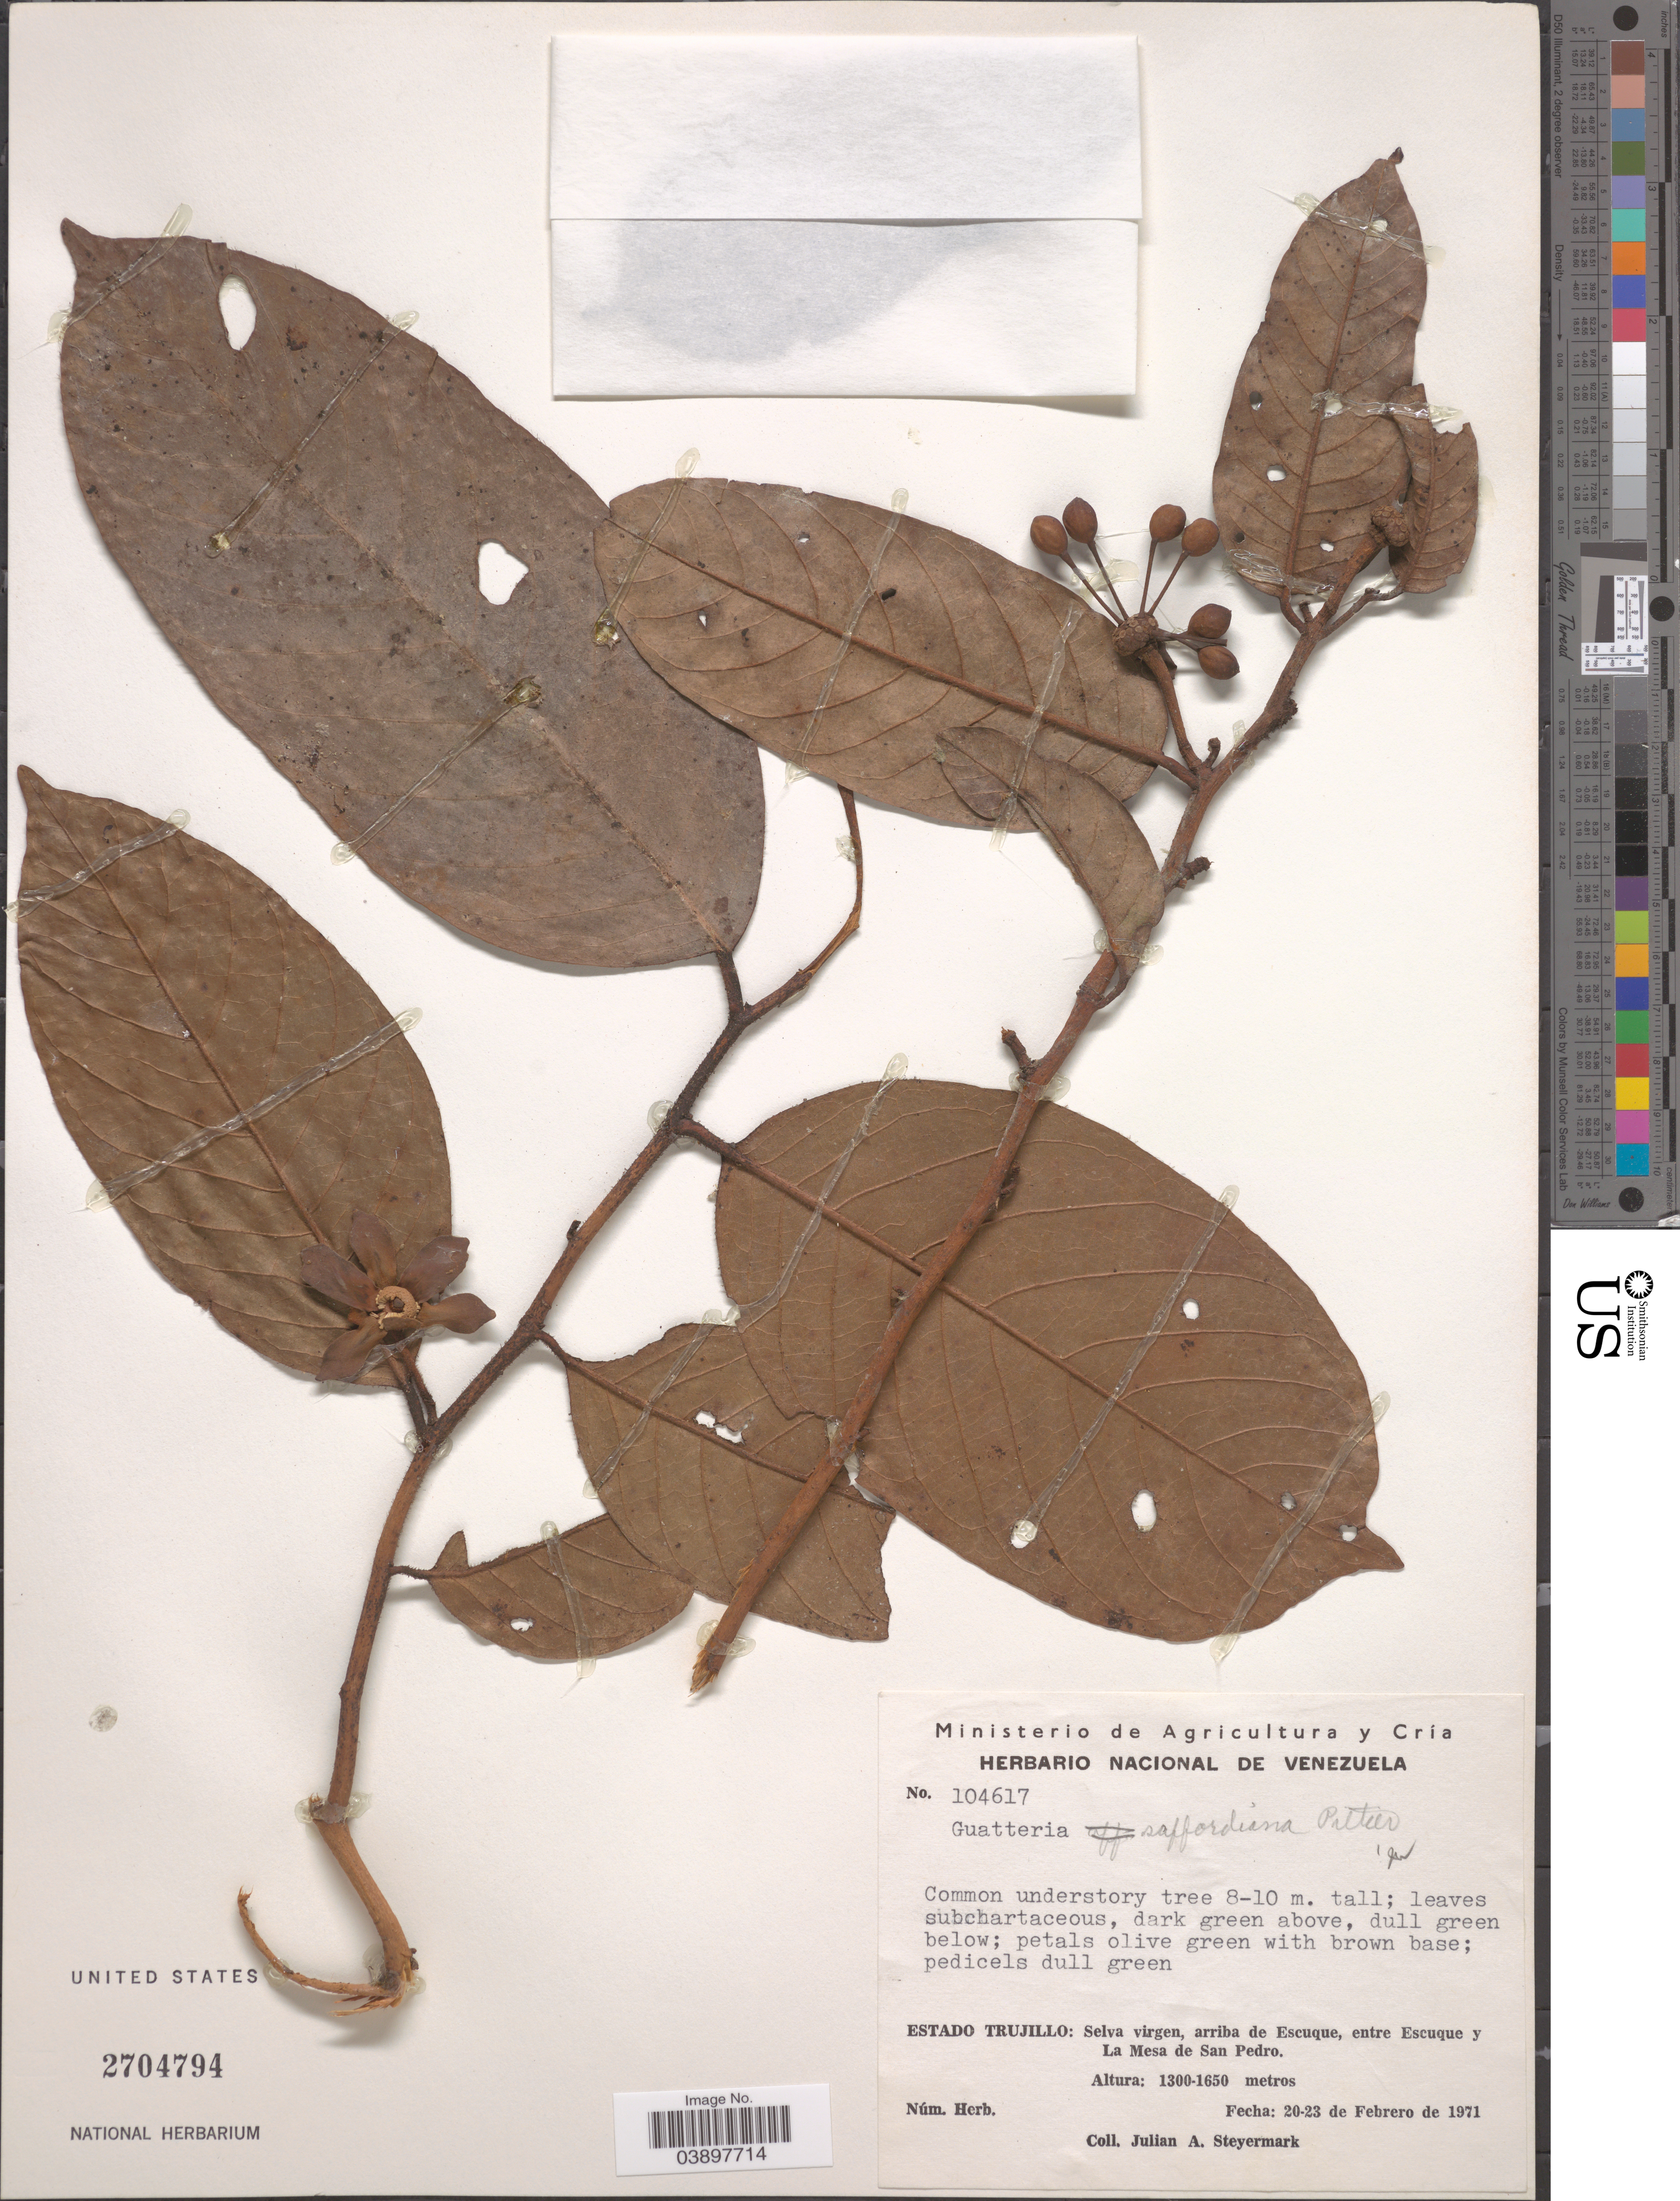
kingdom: Plantae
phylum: Tracheophyta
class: Magnoliopsida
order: Magnoliales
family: Annonaceae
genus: Guatteria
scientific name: Guatteria saffordiana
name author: Pittier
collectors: J. Steyermark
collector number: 104617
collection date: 1971-02-20/1971-02-23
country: Venezuela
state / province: Trujillo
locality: Selva virgen, arriba de Escuque, entre Escuque y La Mesa de San Pedro.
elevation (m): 1300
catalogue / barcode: US 2704794